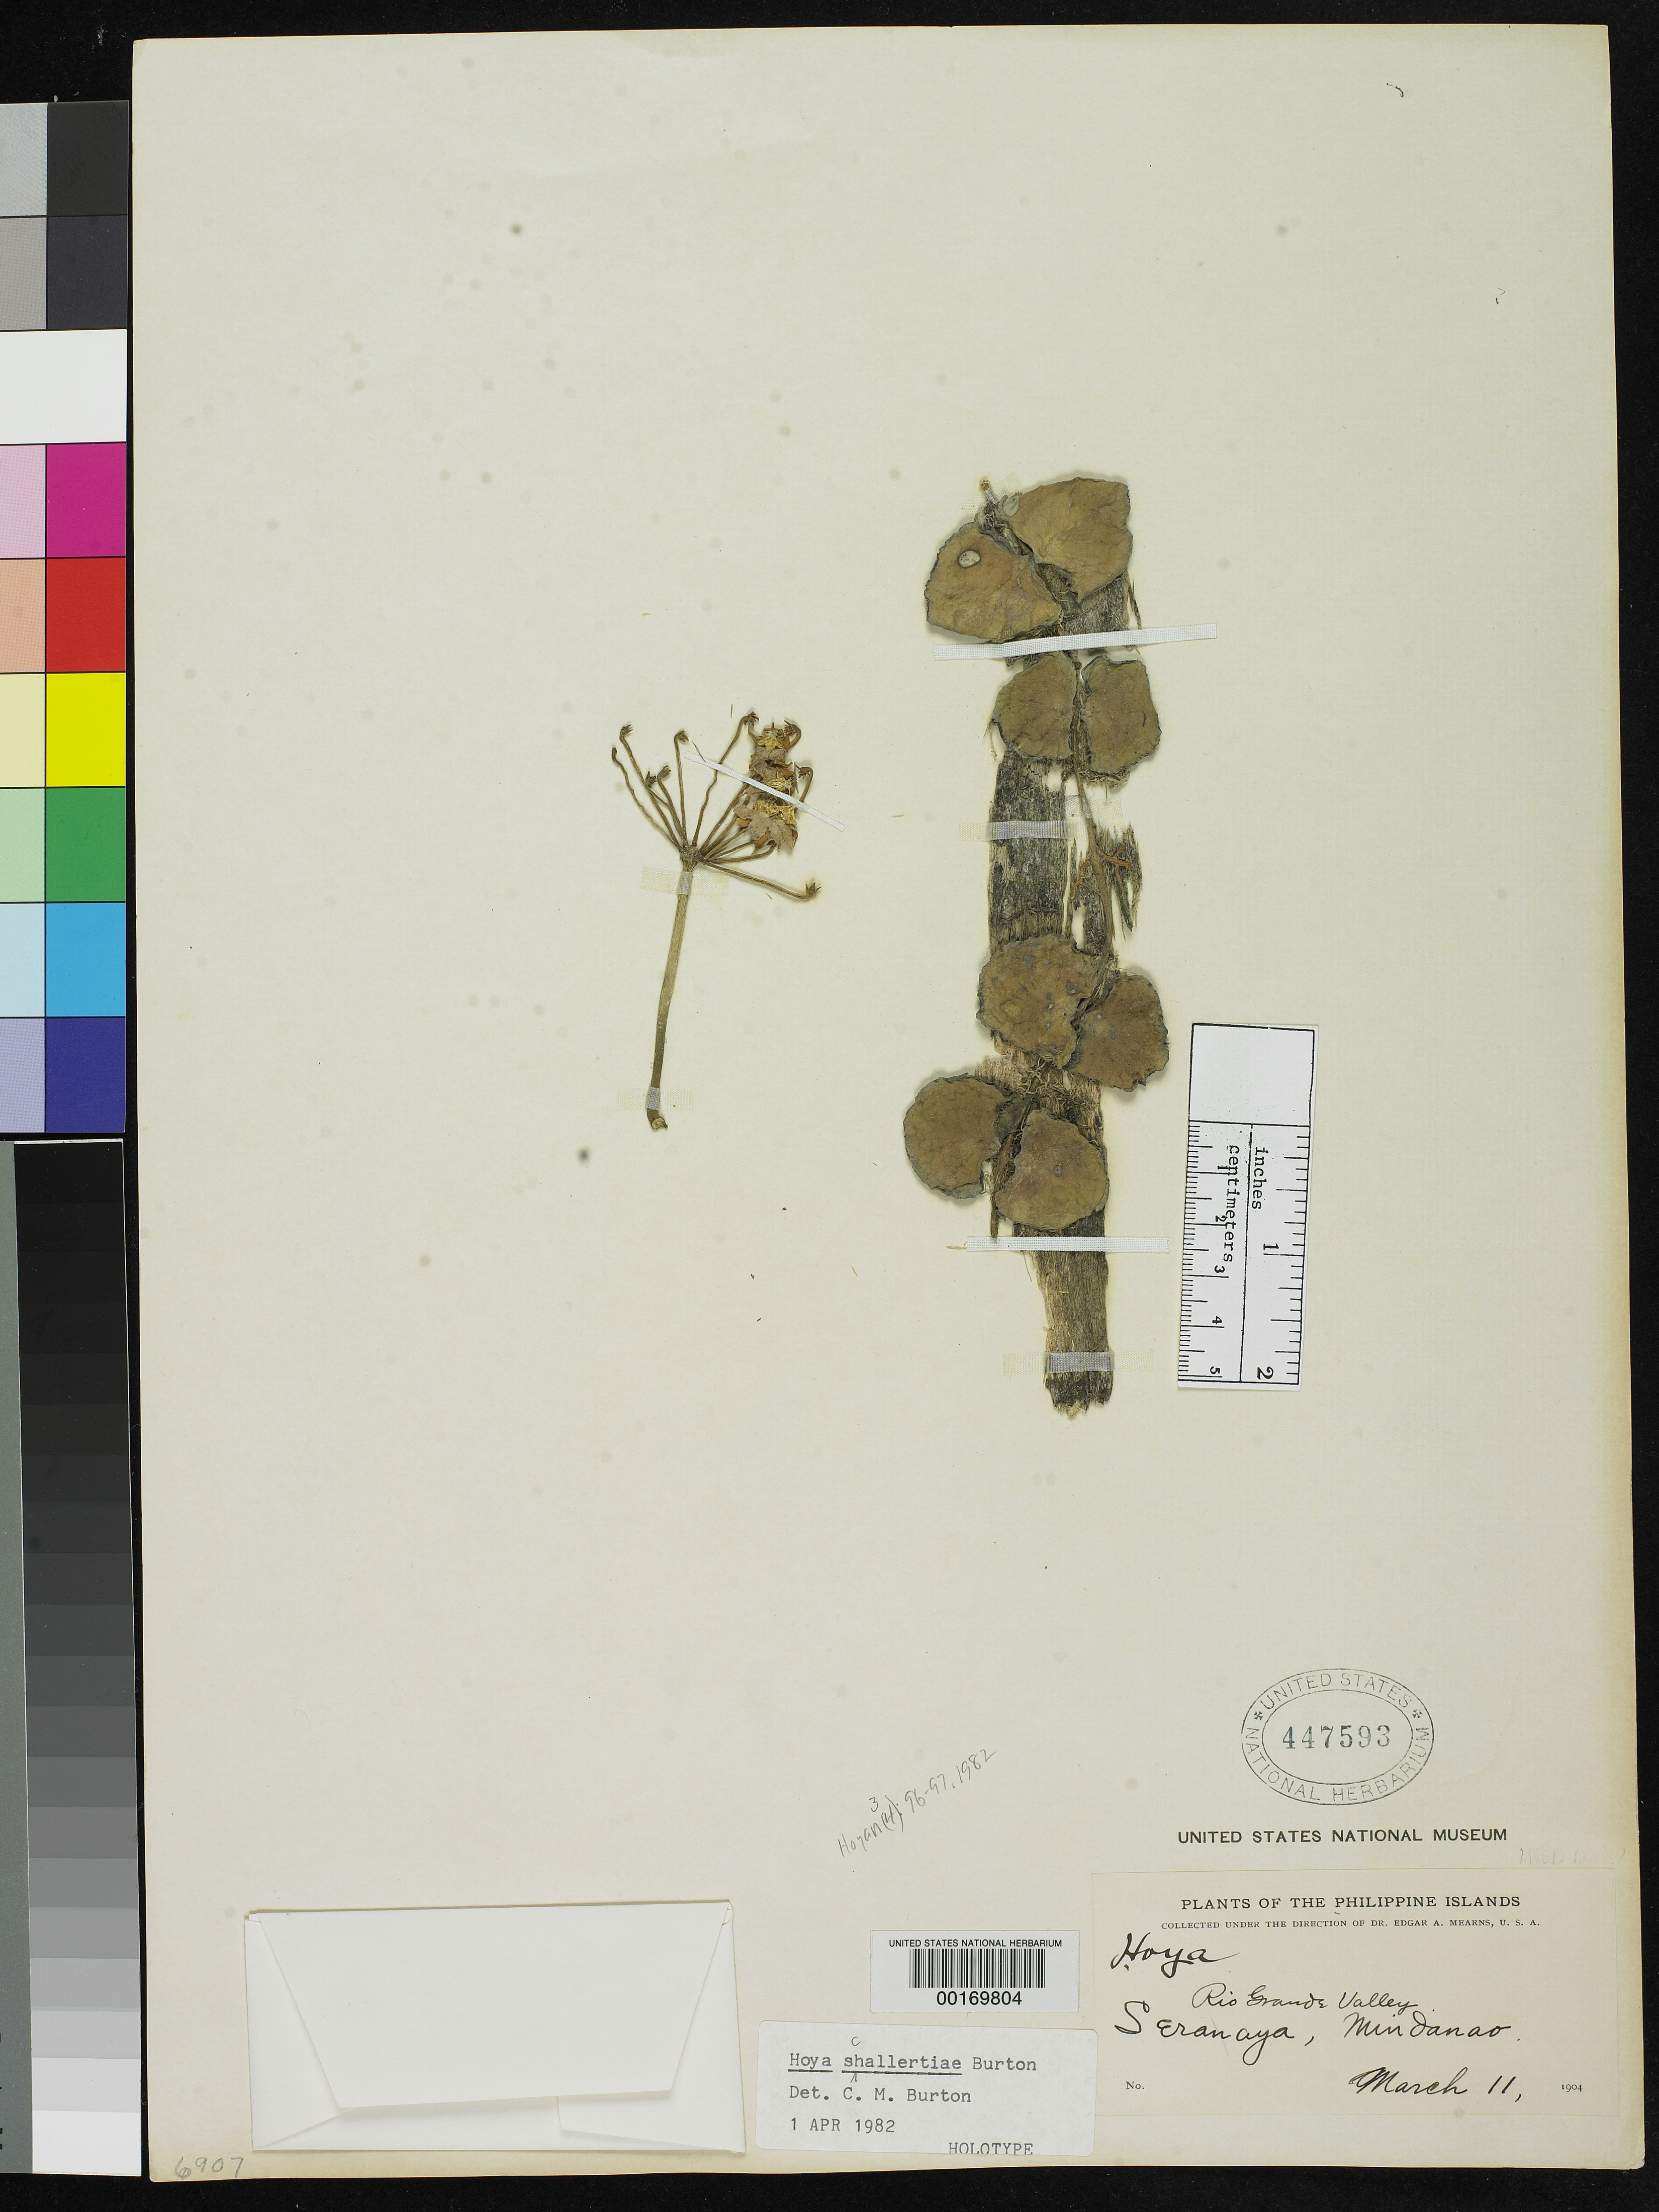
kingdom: Plantae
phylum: Tracheophyta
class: Magnoliopsida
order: Gentianales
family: Apocynaceae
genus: Hoya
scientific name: Hoya schallertiae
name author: C.M. Burton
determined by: Burton, C. M.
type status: Holotype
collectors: E. A. Mearns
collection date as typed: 11 Mar 1904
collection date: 1904-03-11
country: Philippines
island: Mindanao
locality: Rio Grande Valley, Seranaya, Mindanao.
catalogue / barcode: US 447593